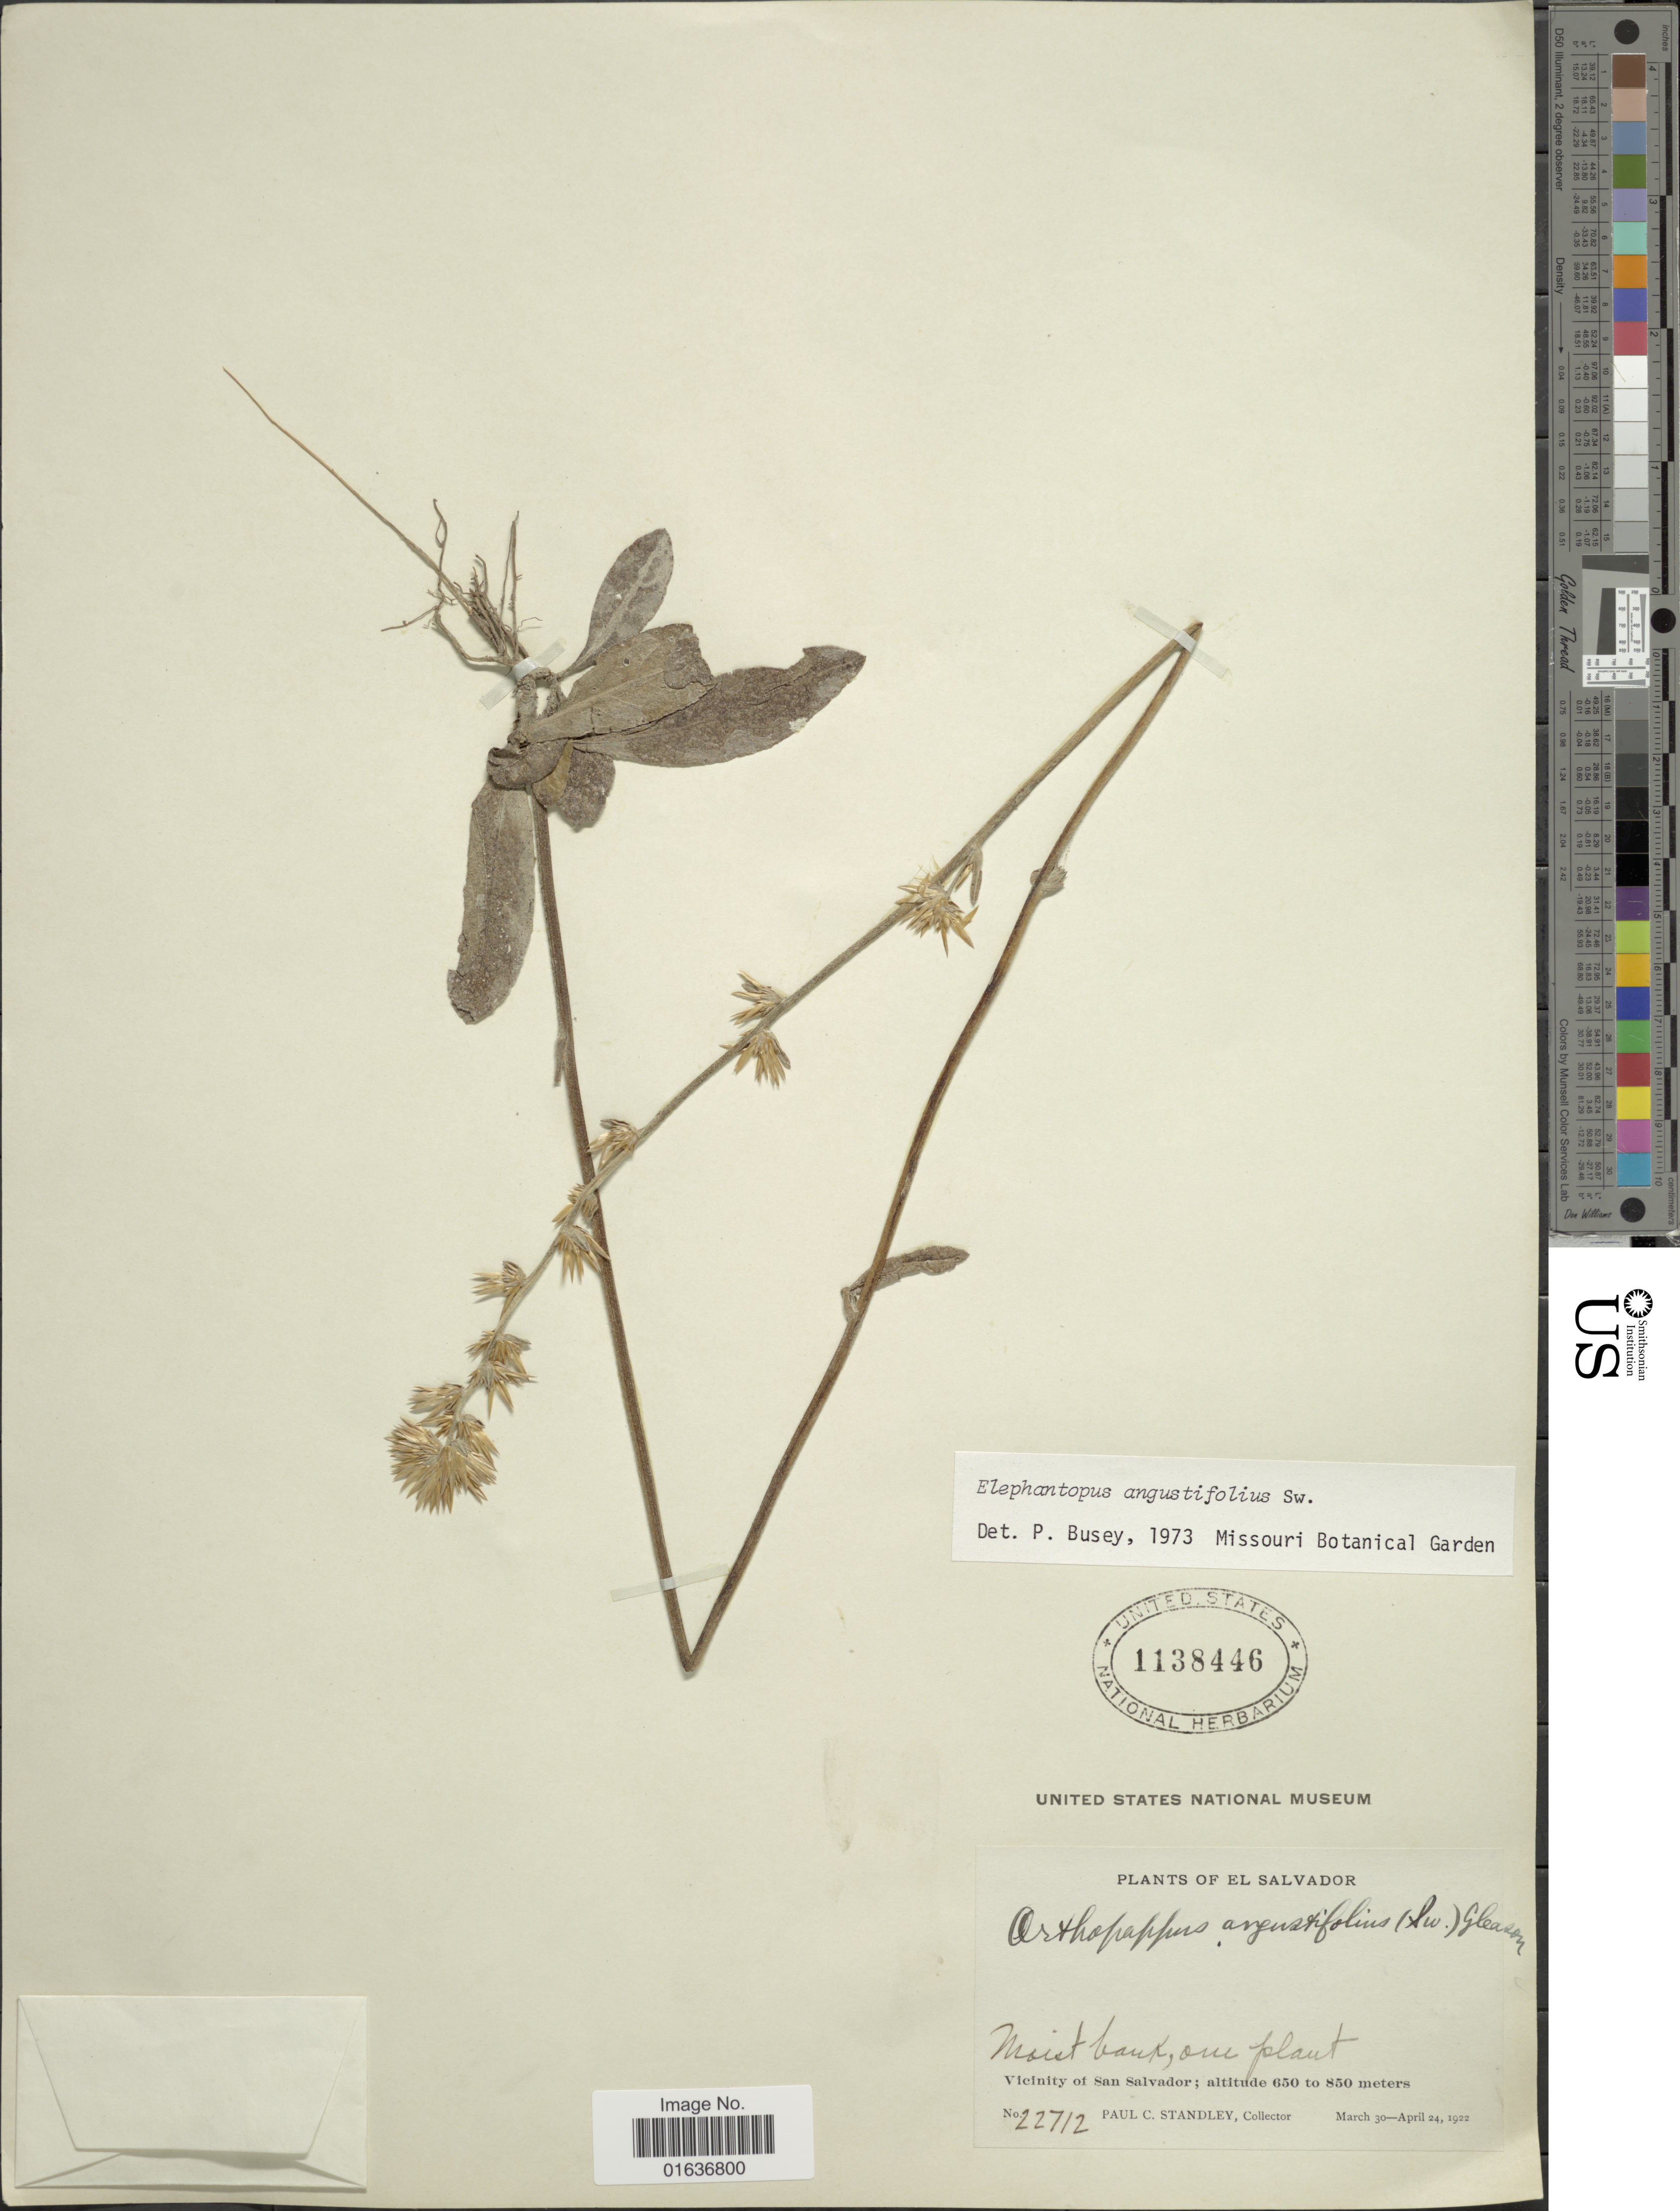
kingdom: Plantae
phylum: Tracheophyta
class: Magnoliopsida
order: Asterales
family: Asteraceae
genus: Elephantopus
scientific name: Elephantopus angustifolius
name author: Sw.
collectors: P. C. Standley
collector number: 22712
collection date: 1922-03-30/1922-04-24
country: El Salvador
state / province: San Salvador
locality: Vicinity of San Salvador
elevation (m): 650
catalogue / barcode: US 1138446